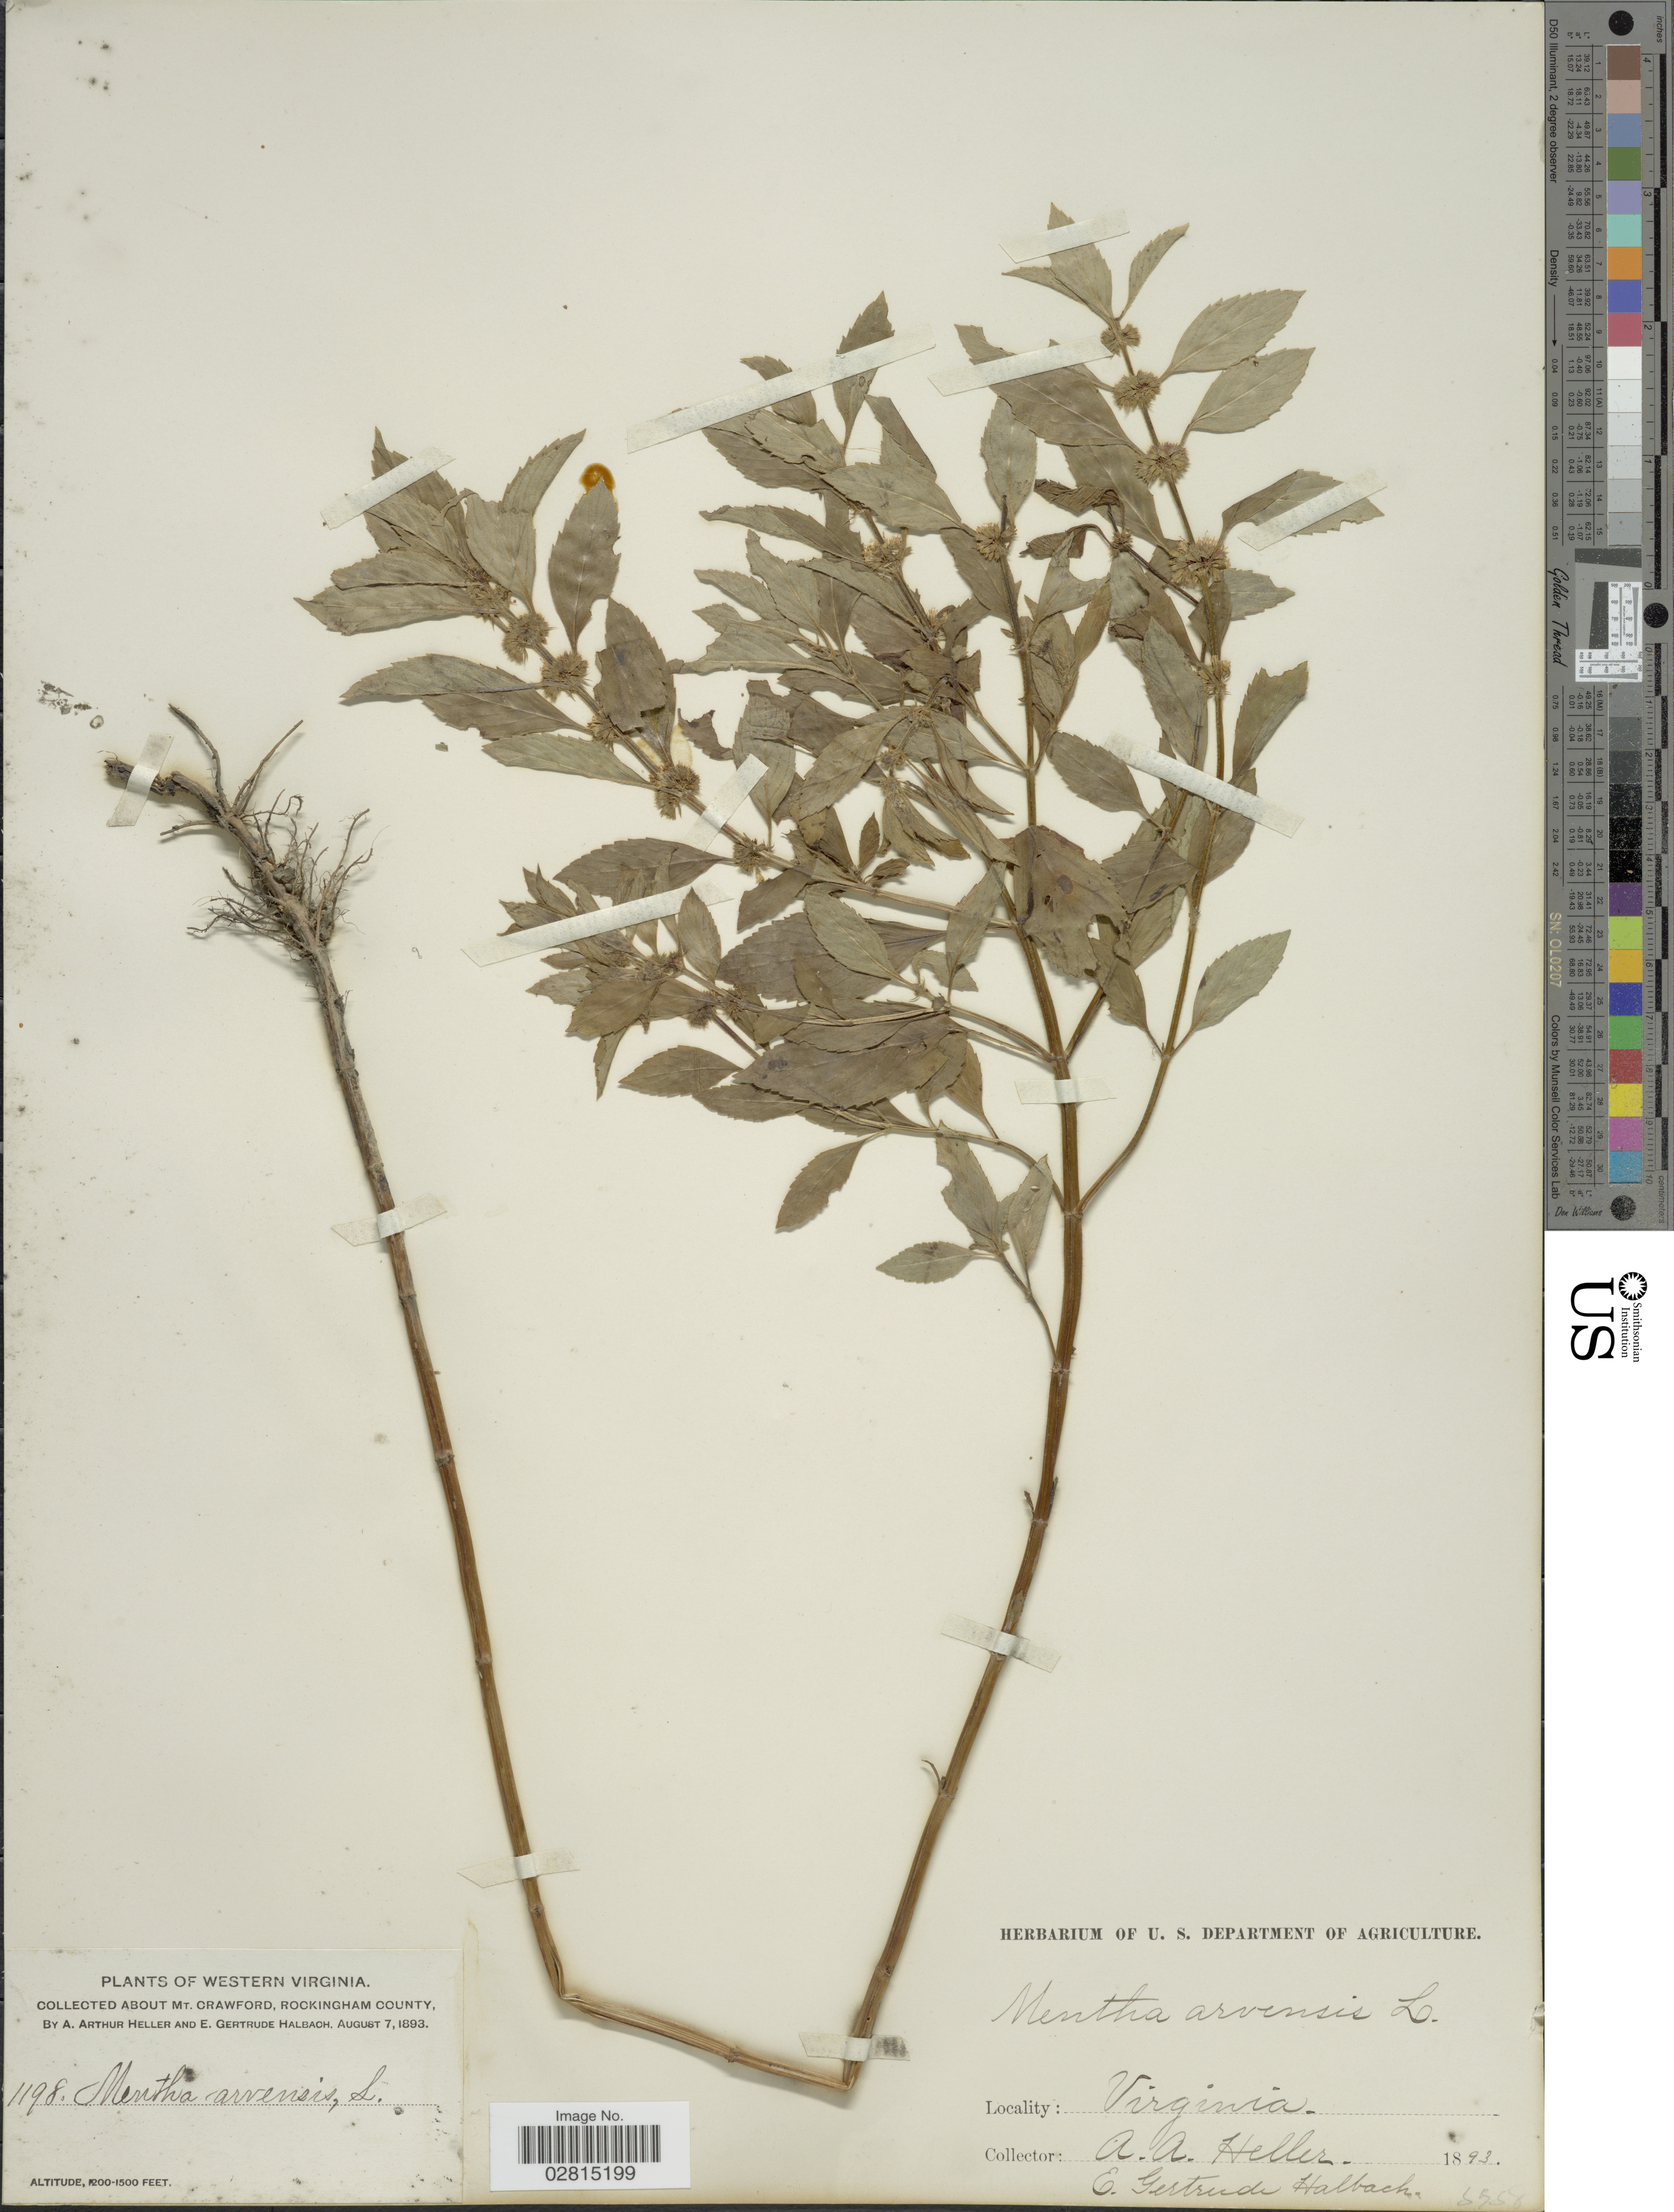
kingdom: Plantae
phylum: Tracheophyta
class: Magnoliopsida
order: Lamiales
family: Lamiaceae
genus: Mentha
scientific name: Mentha canadensis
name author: L.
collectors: A. A. Heller & E. G. Halbach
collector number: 1198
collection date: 1893-08-07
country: United States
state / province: Virginia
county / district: Rockingham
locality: About Mt. Crawford, Rockingham County.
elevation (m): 366